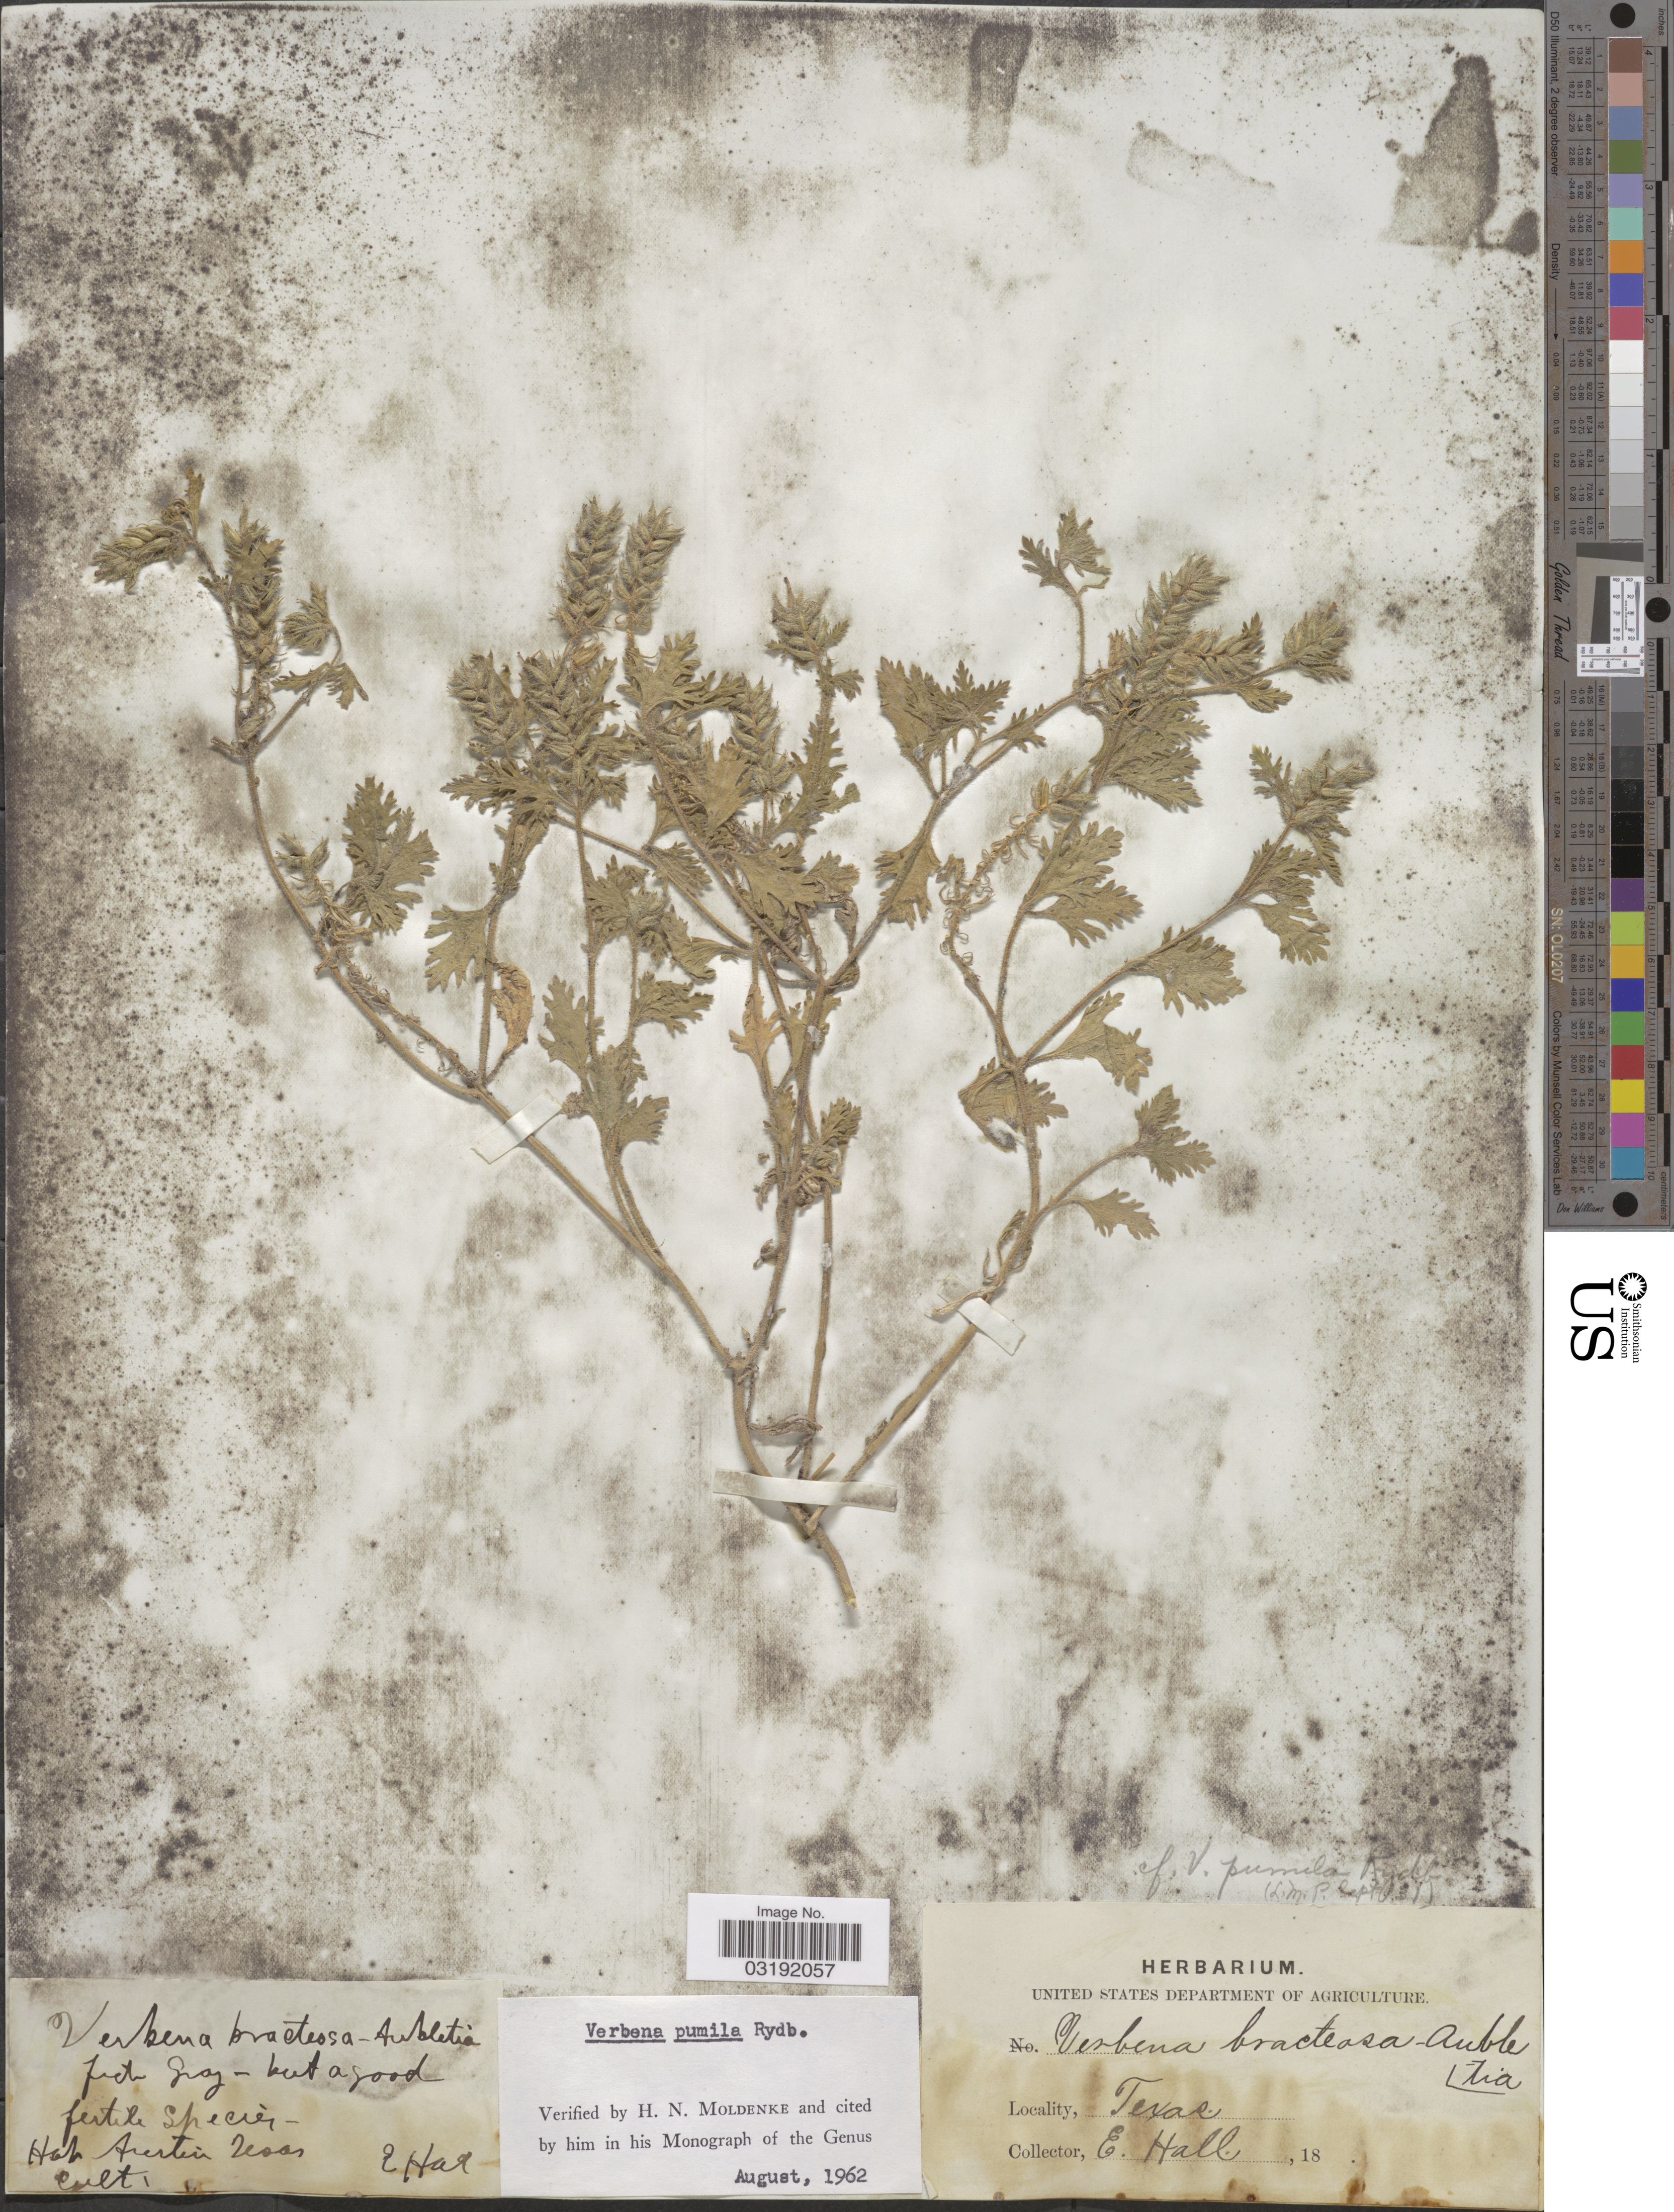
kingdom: Plantae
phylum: Tracheophyta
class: Magnoliopsida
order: Lamiales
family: Verbenaceae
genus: Verbena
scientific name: Verbena pumila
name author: Rydb.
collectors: E. Hall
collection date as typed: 18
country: United States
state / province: Texas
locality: Austin.